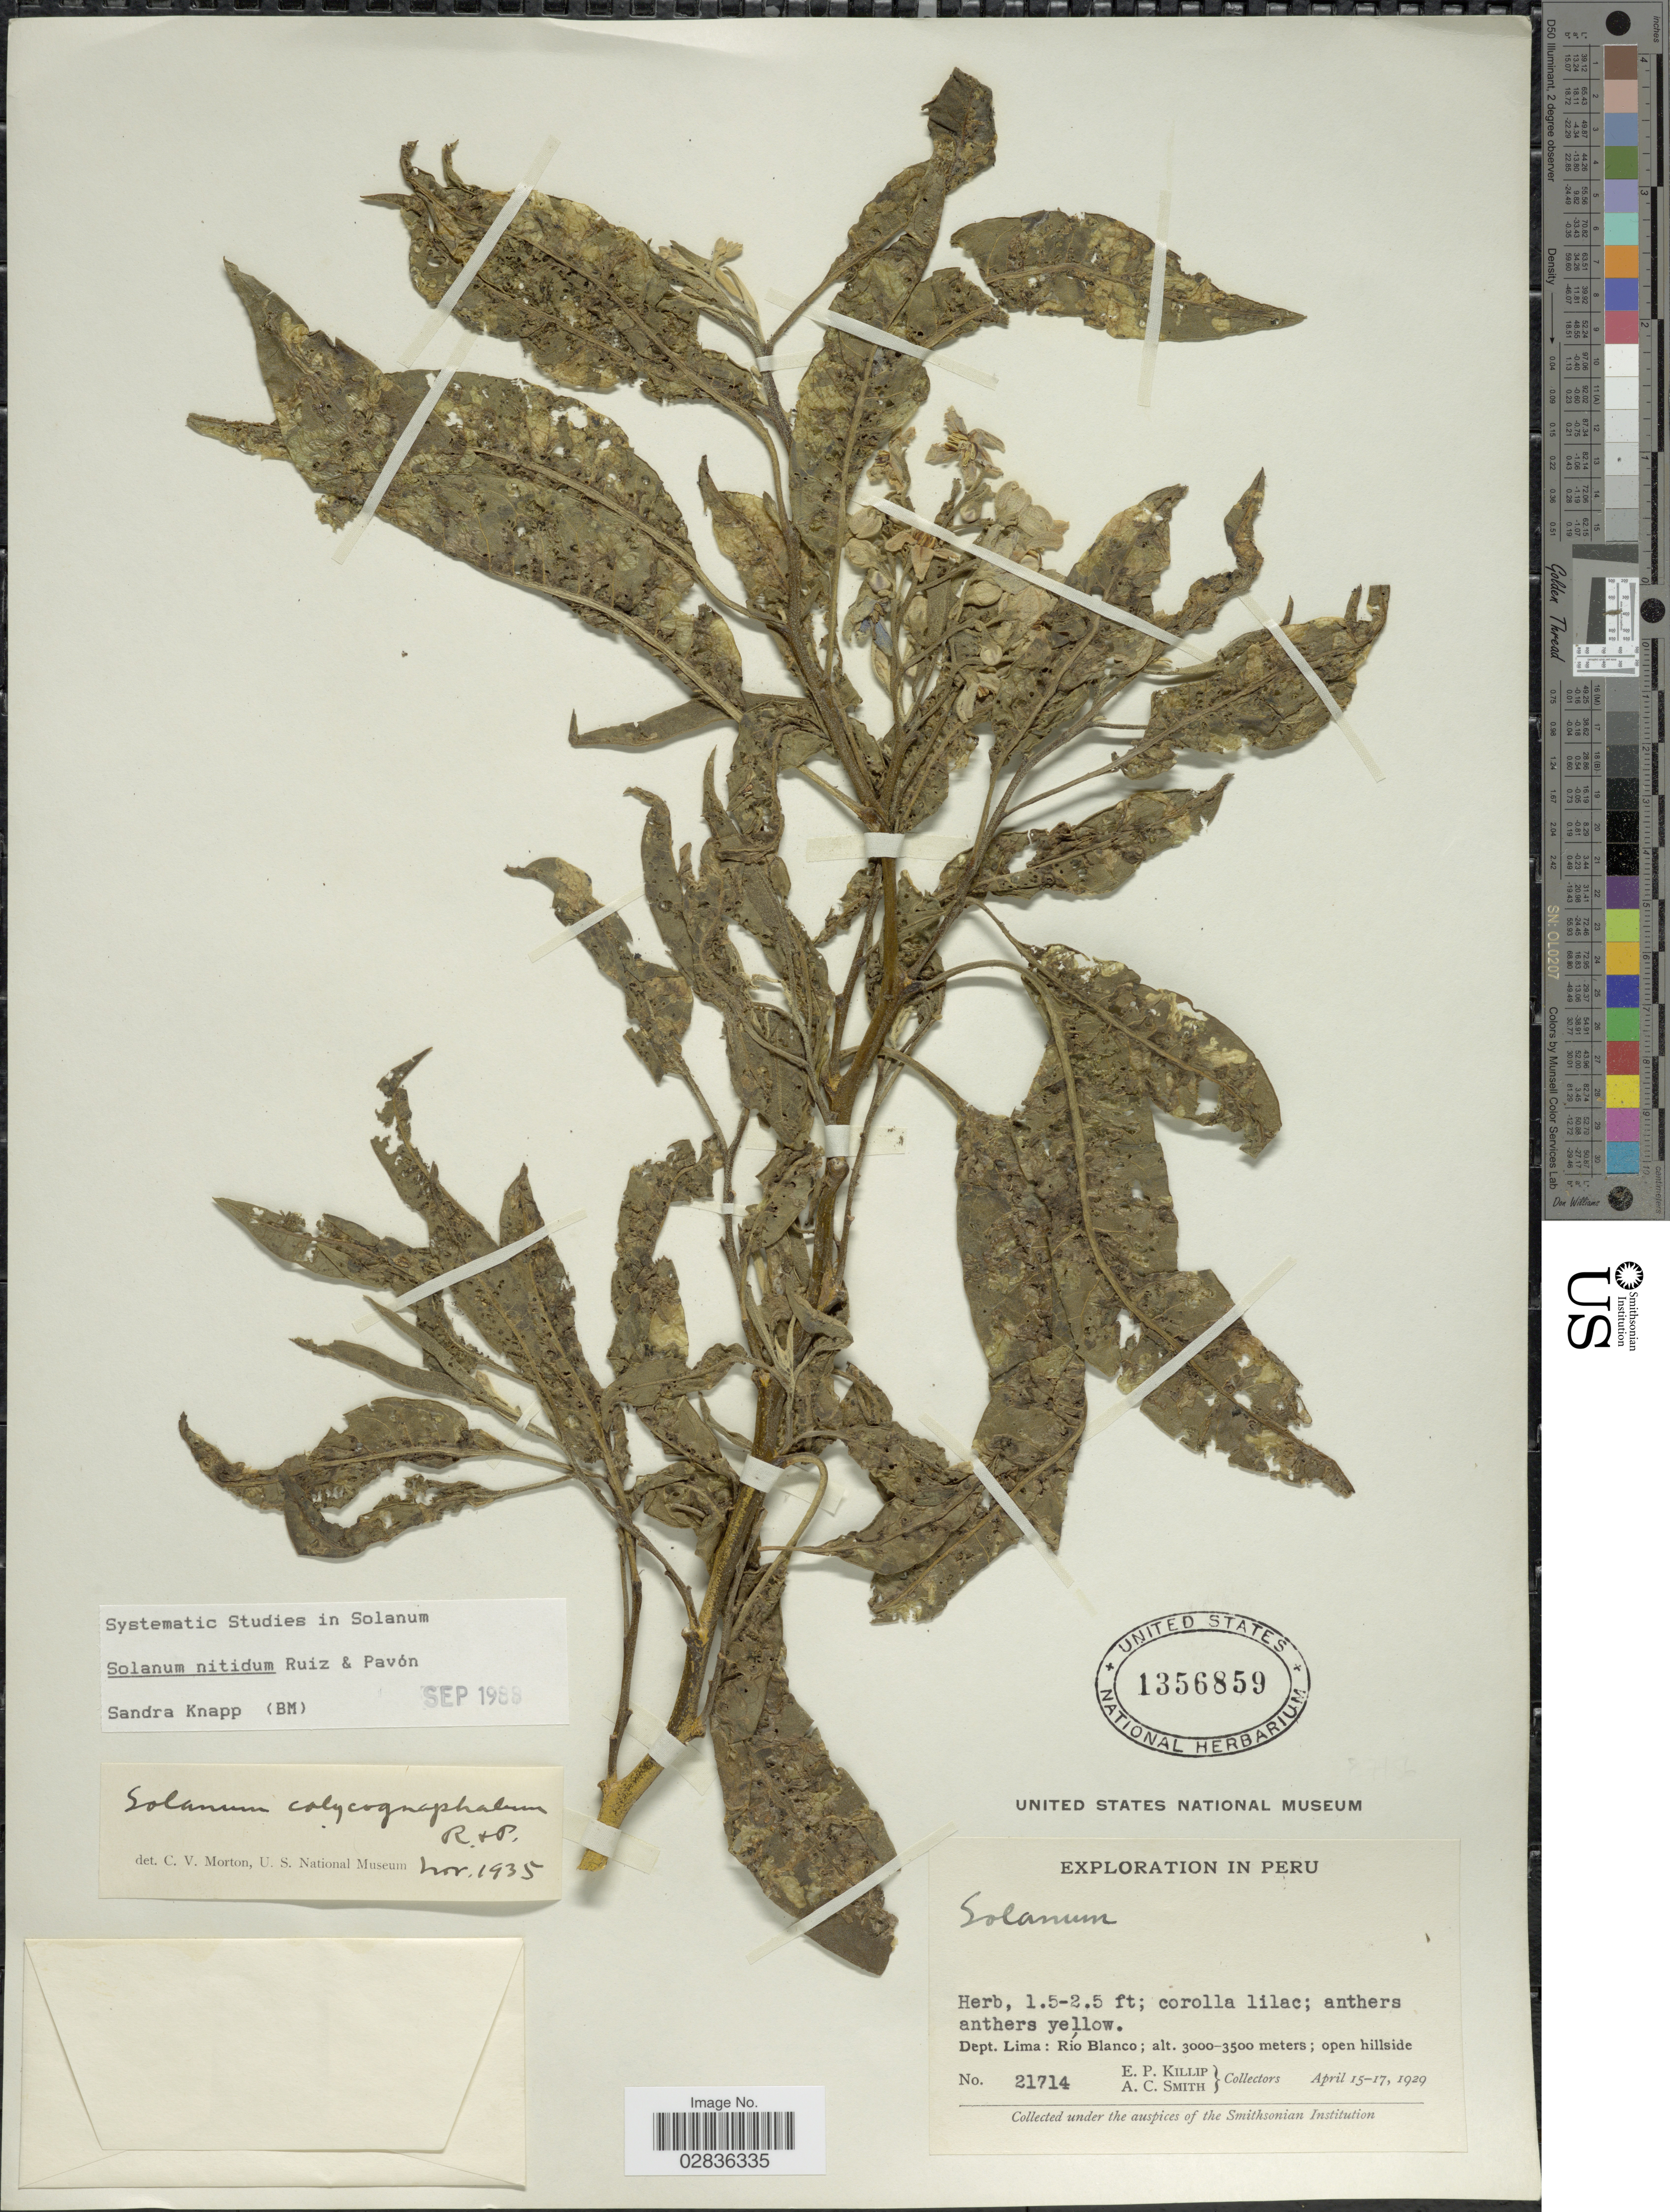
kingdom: Plantae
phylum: Tracheophyta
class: Magnoliopsida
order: Solanales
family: Solanaceae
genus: Solanum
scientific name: Solanum nitidum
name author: Ruiz & Pav.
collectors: E. P. Killip & A. C. Smith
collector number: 21714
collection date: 1929-04-15/1929-04-17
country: Peru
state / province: Lima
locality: Dept. Lima: Río Blanco.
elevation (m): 3000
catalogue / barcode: US 1356859